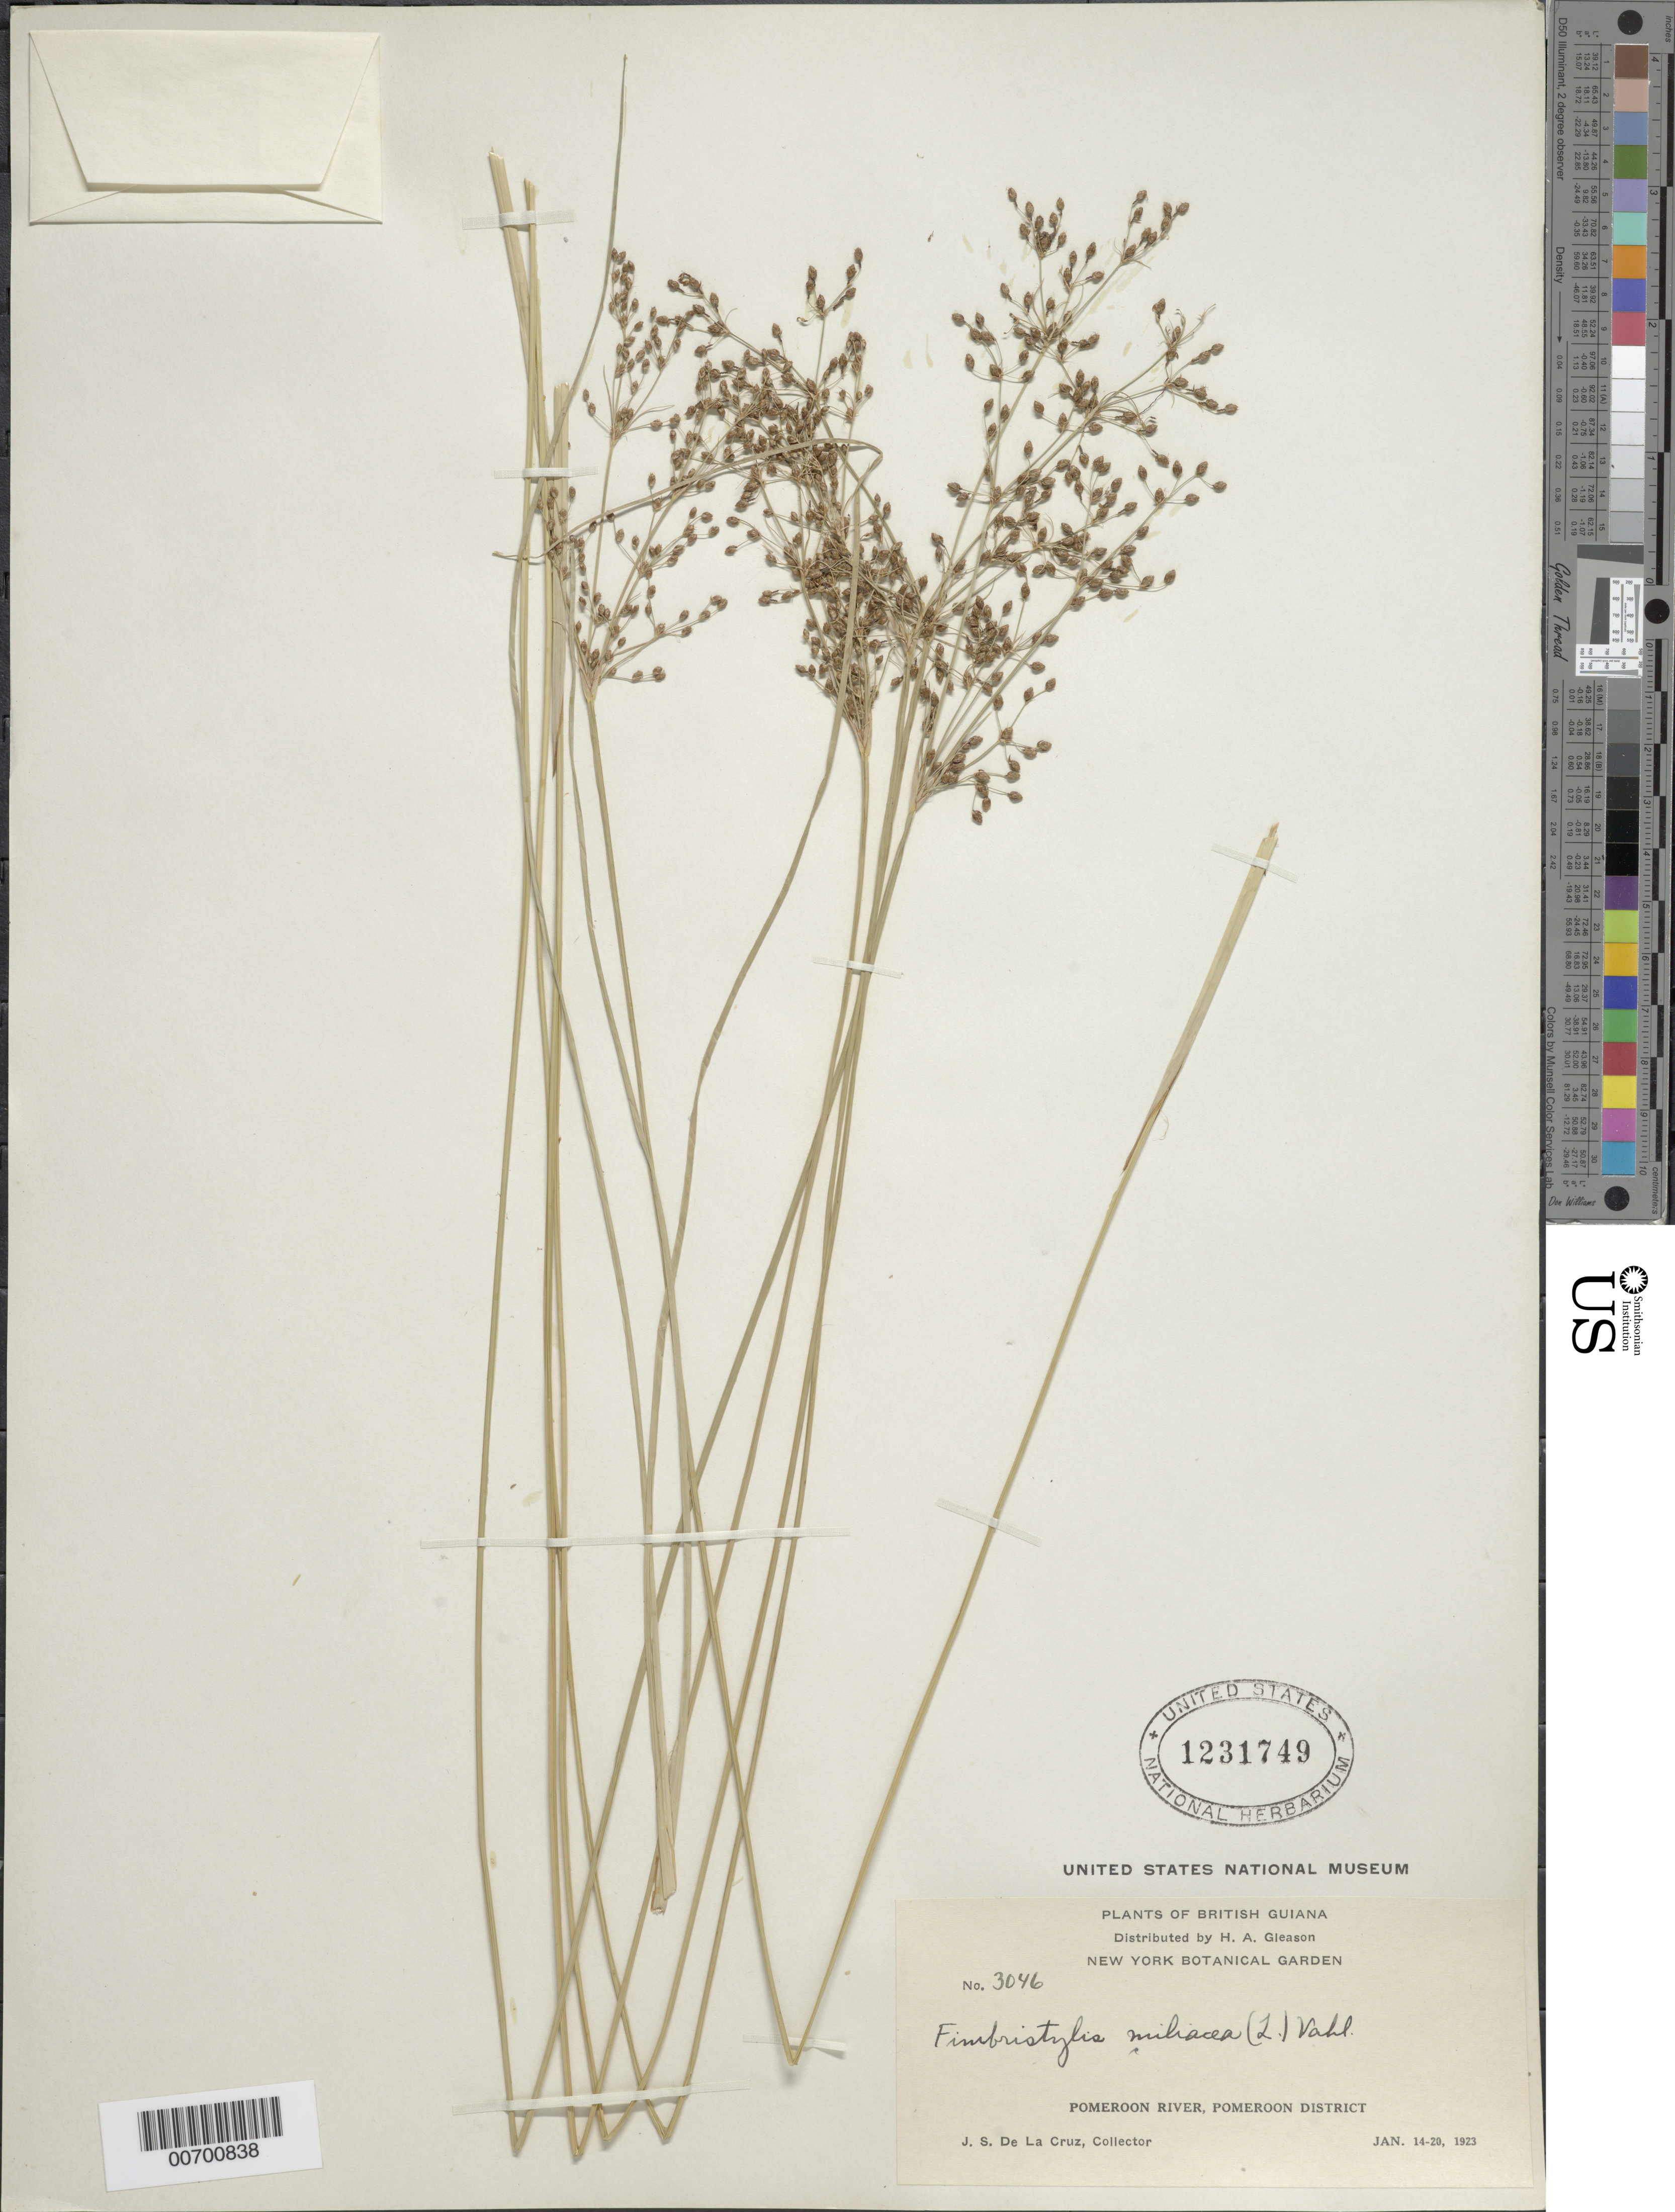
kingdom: Plantae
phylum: Tracheophyta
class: Liliopsida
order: Poales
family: Cyperaceae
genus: Fimbristylis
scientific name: Fimbristylis littoralis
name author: Gaudich.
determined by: Strong, M. T., (US), Smithsonian Institution - National Museum of Natural History (UNITED STATES)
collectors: J. S. de la Cruz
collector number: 3046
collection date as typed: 14-Jan-23 to 20-Jan-23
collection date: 1923-01-14/1923-01-20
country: Guyana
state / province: Pomeroon-Supenaam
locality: Pomeroon R.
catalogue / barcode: US 1231749